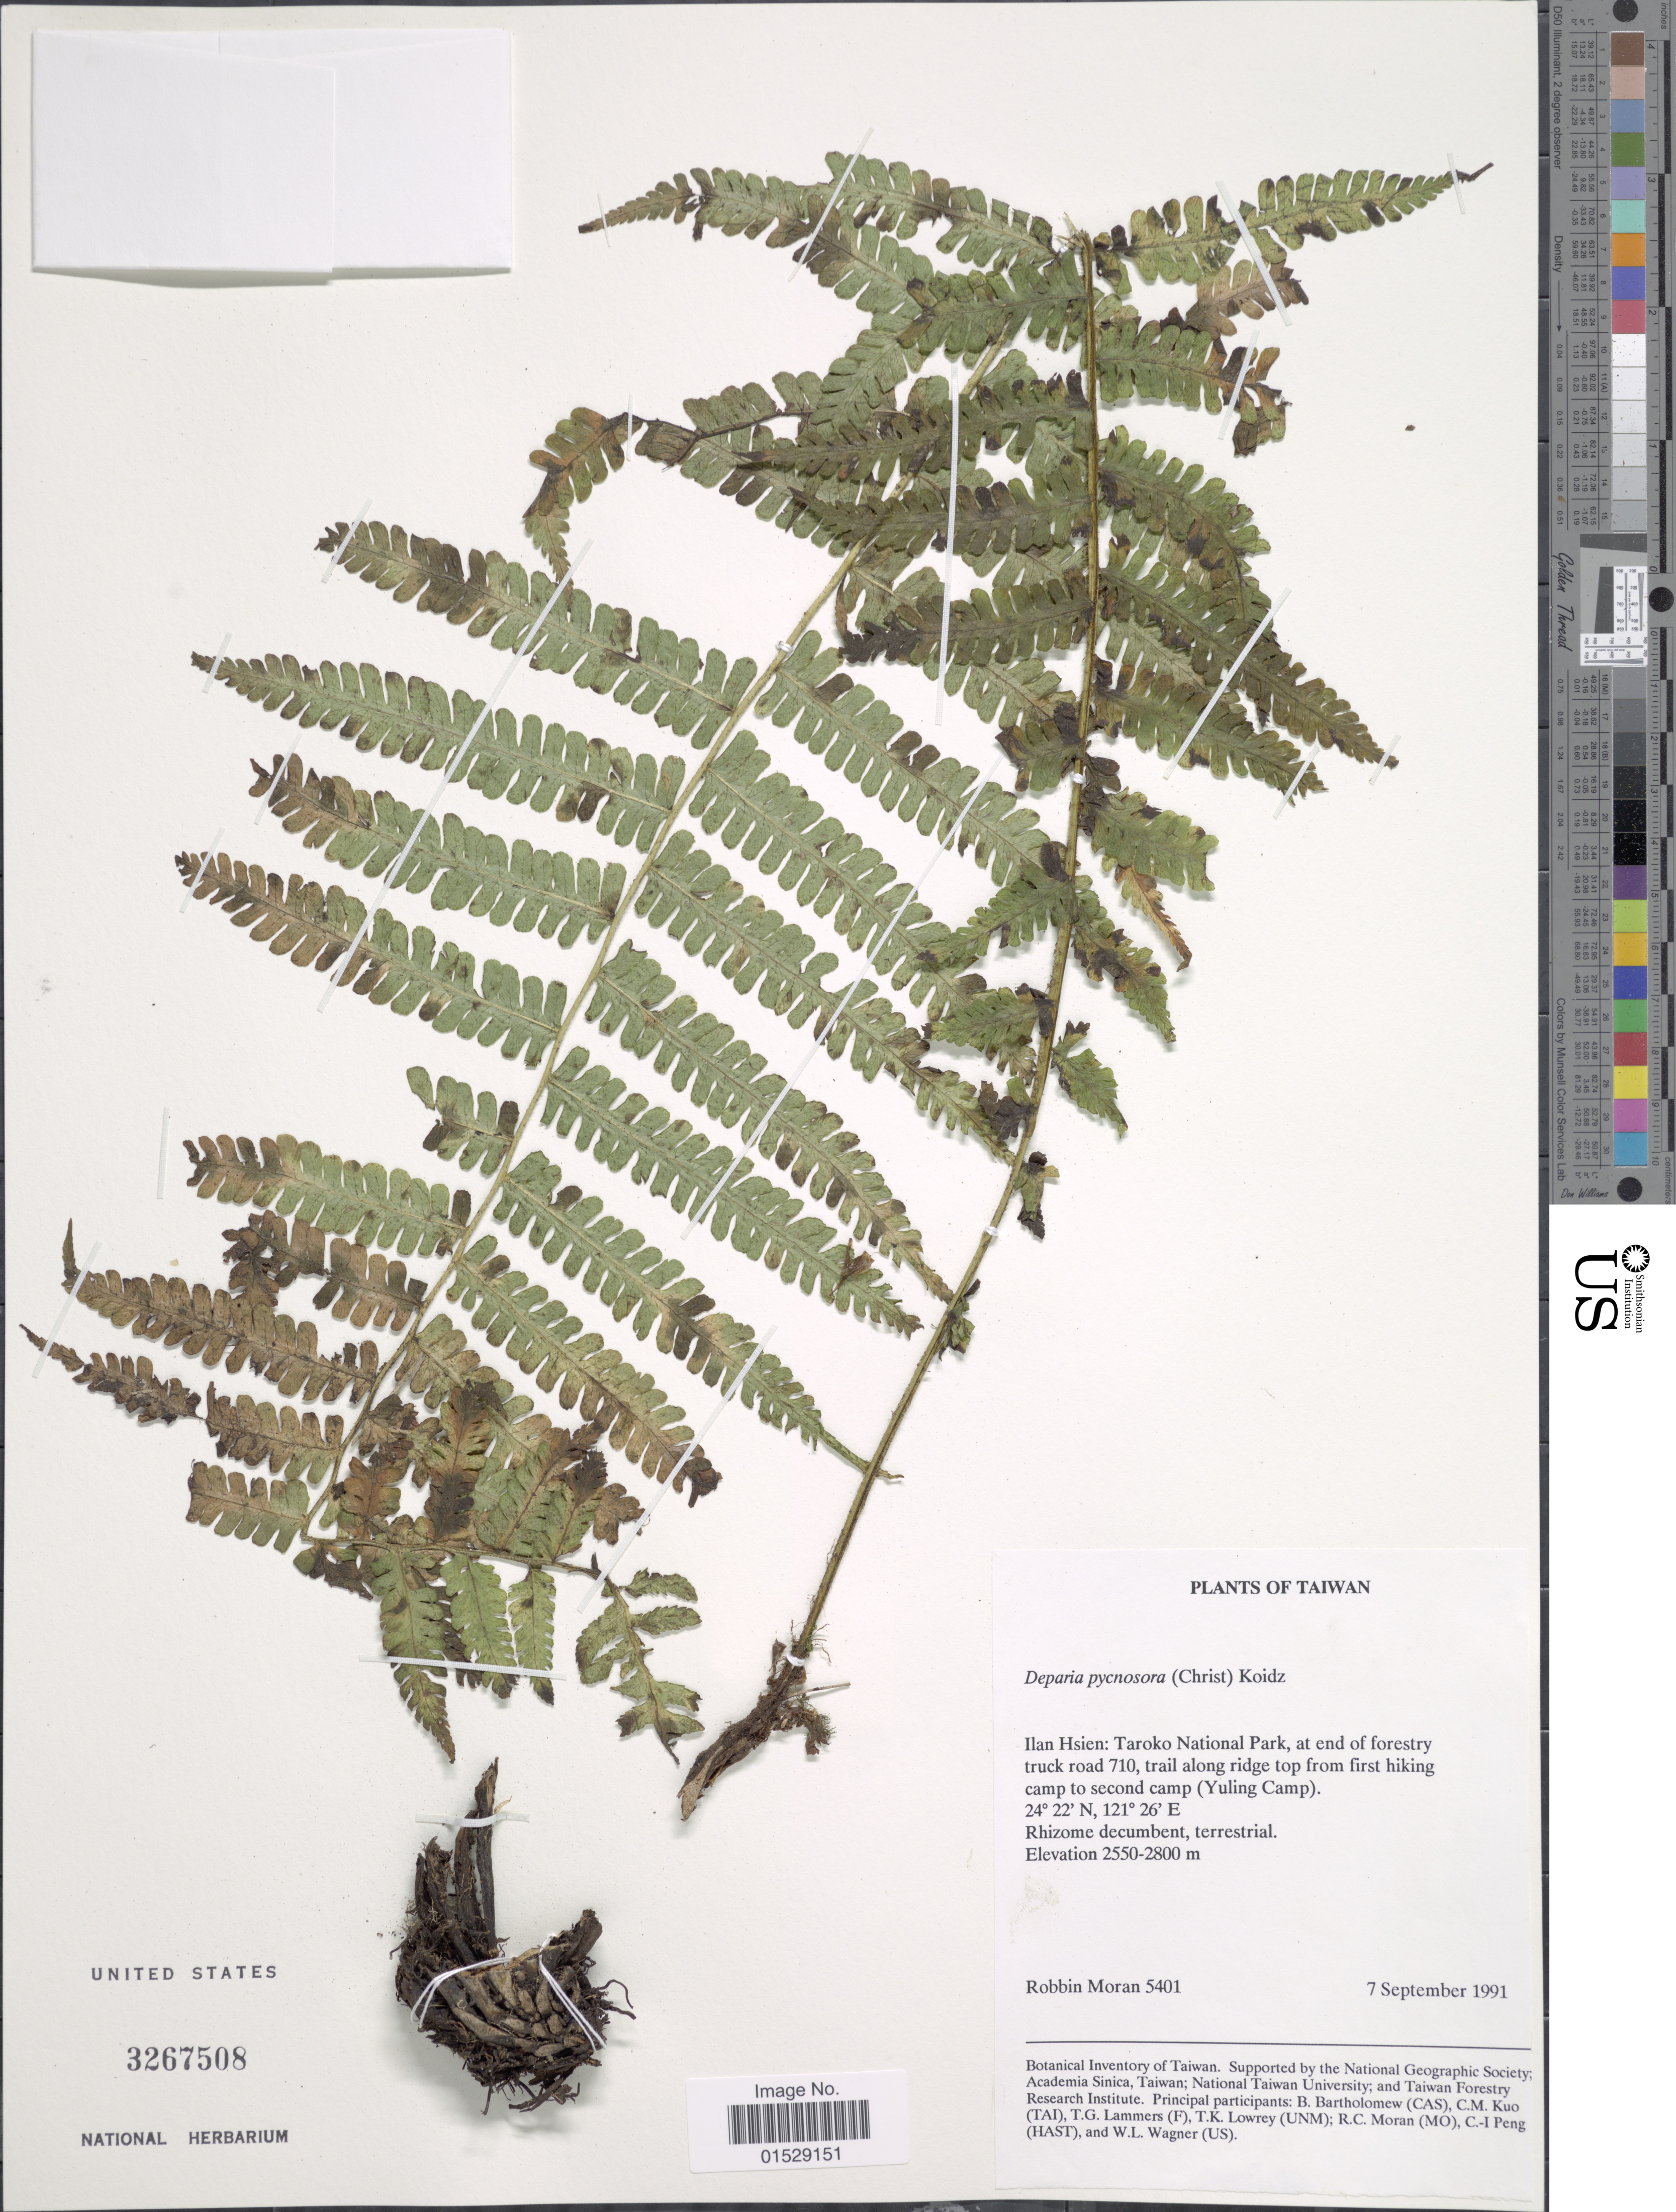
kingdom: Plantae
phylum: Tracheophyta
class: Polypodiopsida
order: Polypodiales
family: Athyriaceae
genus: Deparia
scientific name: Deparia pycnosora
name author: (Christ) M. Kato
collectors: R. C. Moran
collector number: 5401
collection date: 1991-09-07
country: Taiwan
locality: Ilan Hsien: Taroko National Park, at end of forestry truck road 710, trail along ridge top from first hiking camp to second camp (Yuling Camp)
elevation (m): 2550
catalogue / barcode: US 3267508